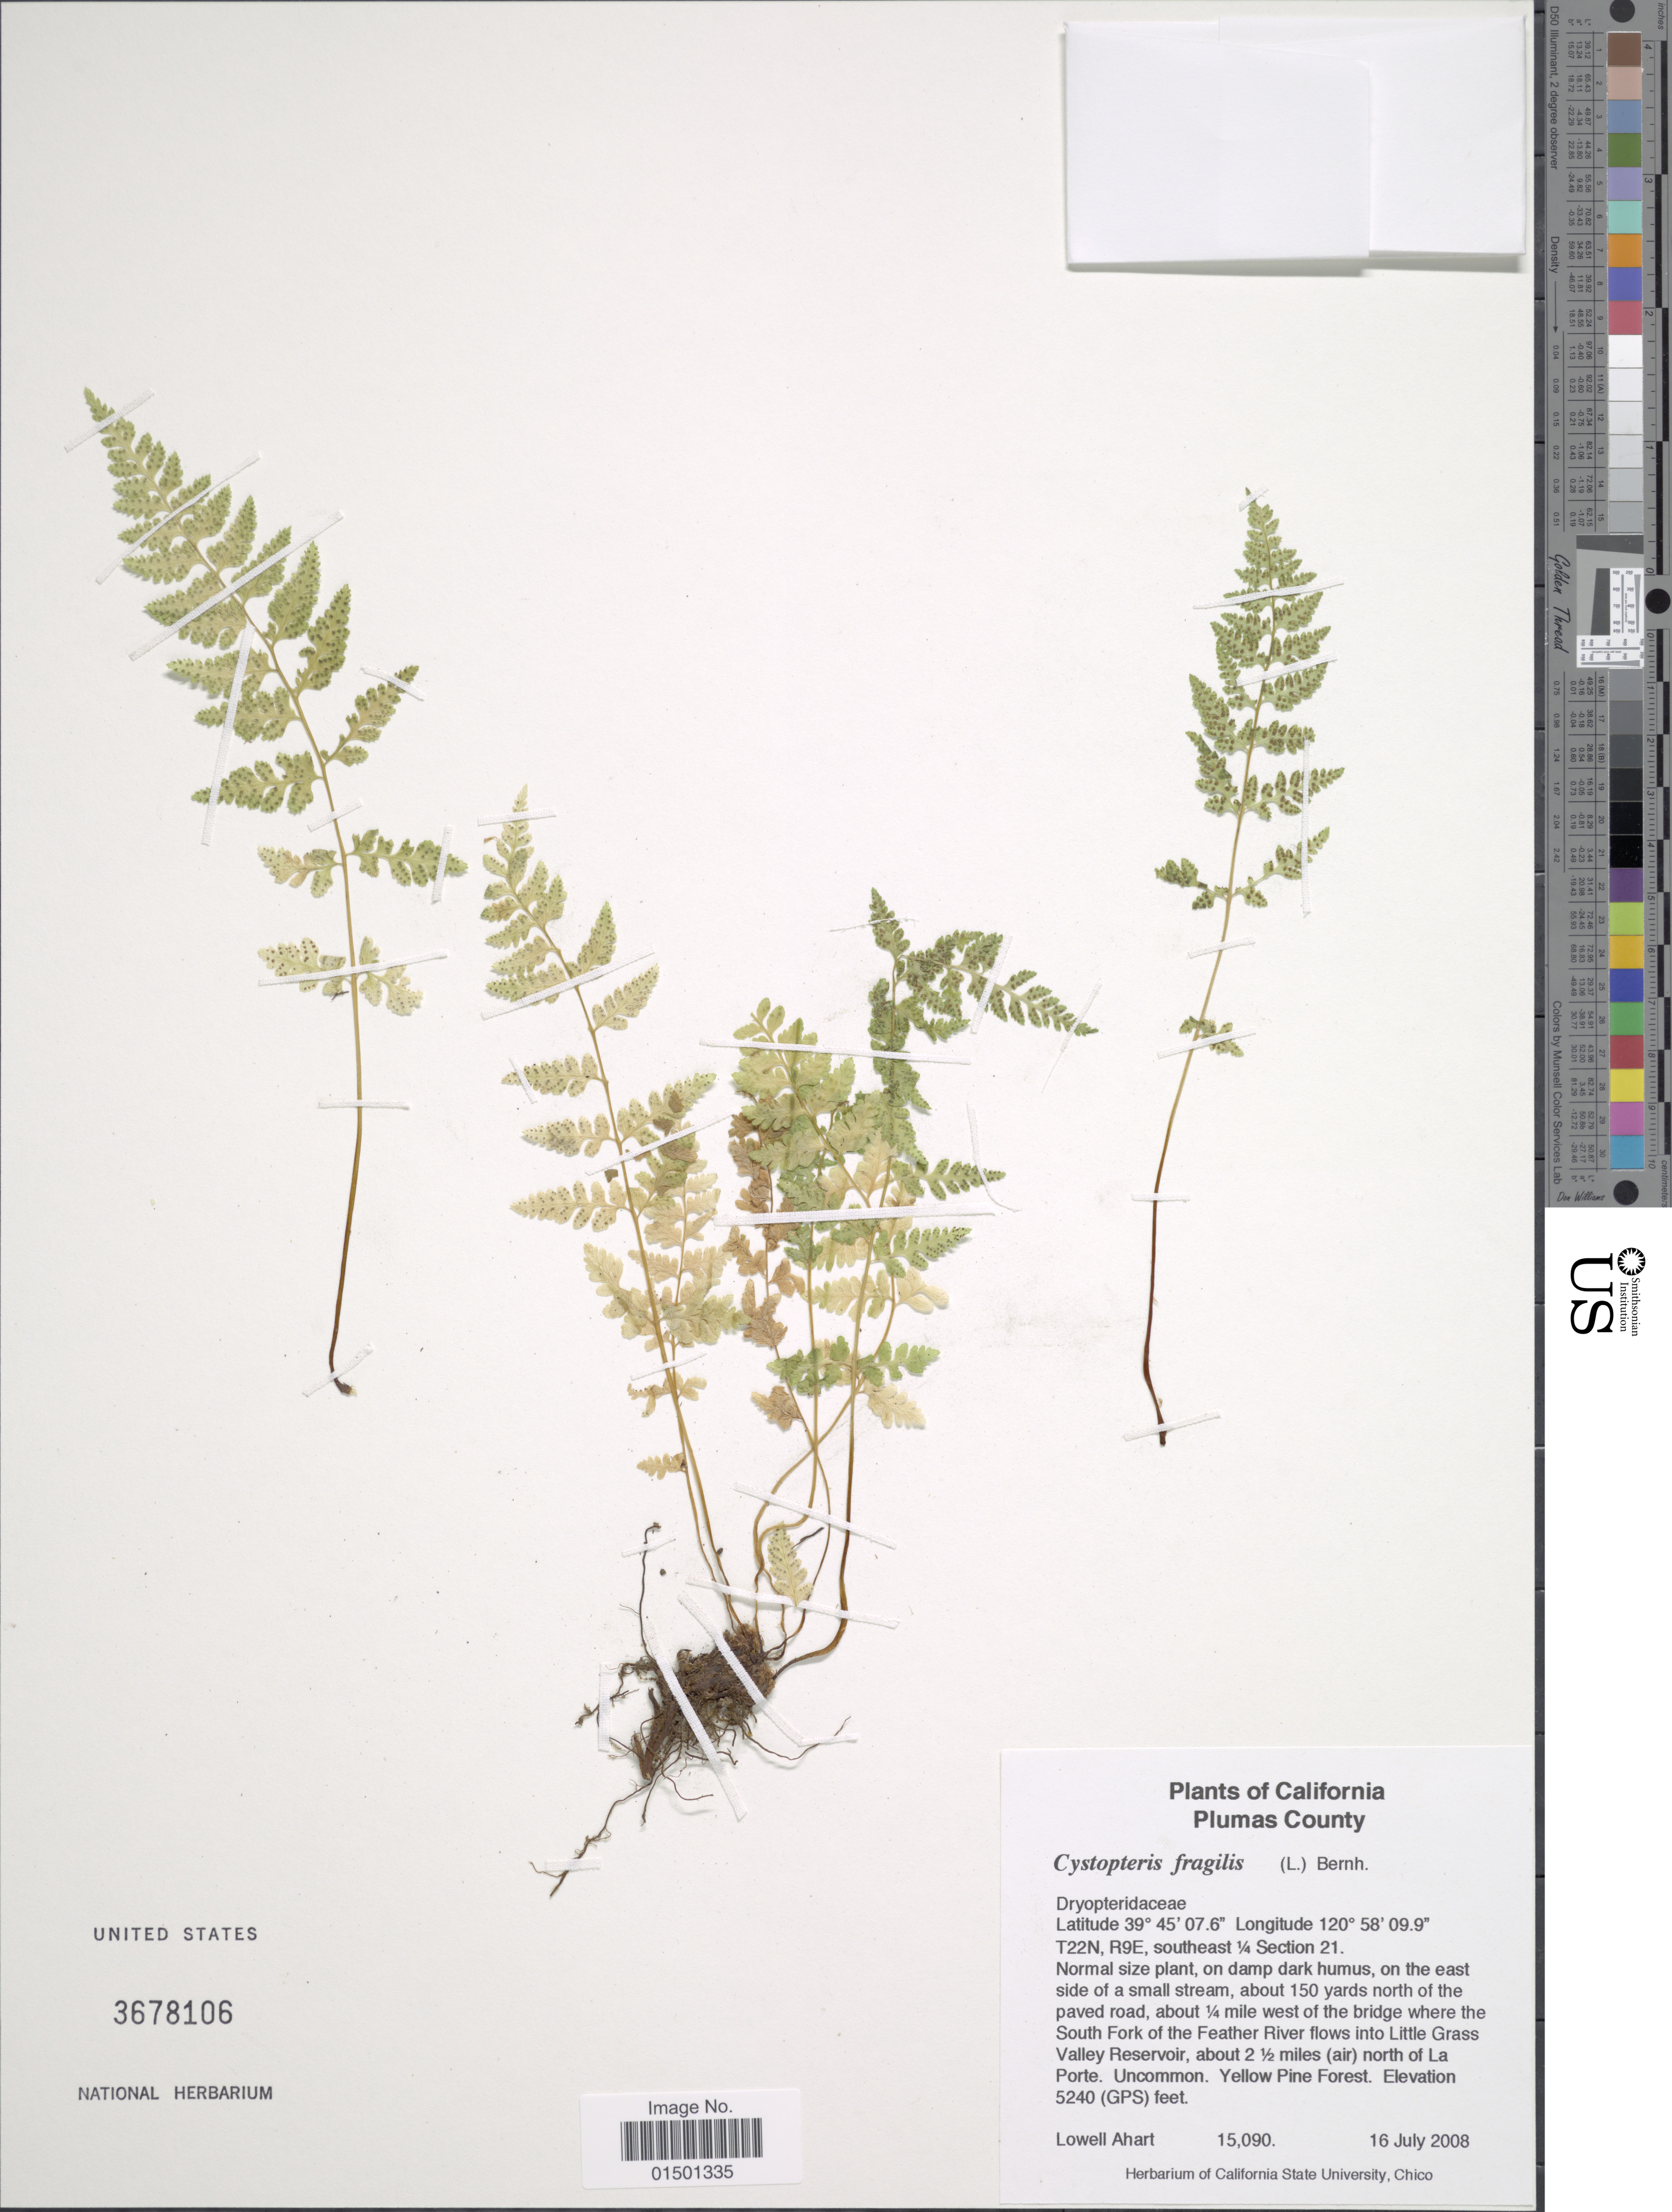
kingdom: Plantae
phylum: Tracheophyta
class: Polypodiopsida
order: Polypodiales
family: Cystopteridaceae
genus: Cystopteris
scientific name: Cystopteris fragilis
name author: (L.) Bernh.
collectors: L. Ahart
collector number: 15090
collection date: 2008-07-16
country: United States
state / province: California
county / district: Plumas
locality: Plumas County, T22N, R9E, southeast ¼ Section 21. South Fork of the Feather river flows into Little Grass Valley Reservoir, about 2 1/2 miles north of La Porte, Yellow Pine Forest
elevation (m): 1597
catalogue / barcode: US 3678106